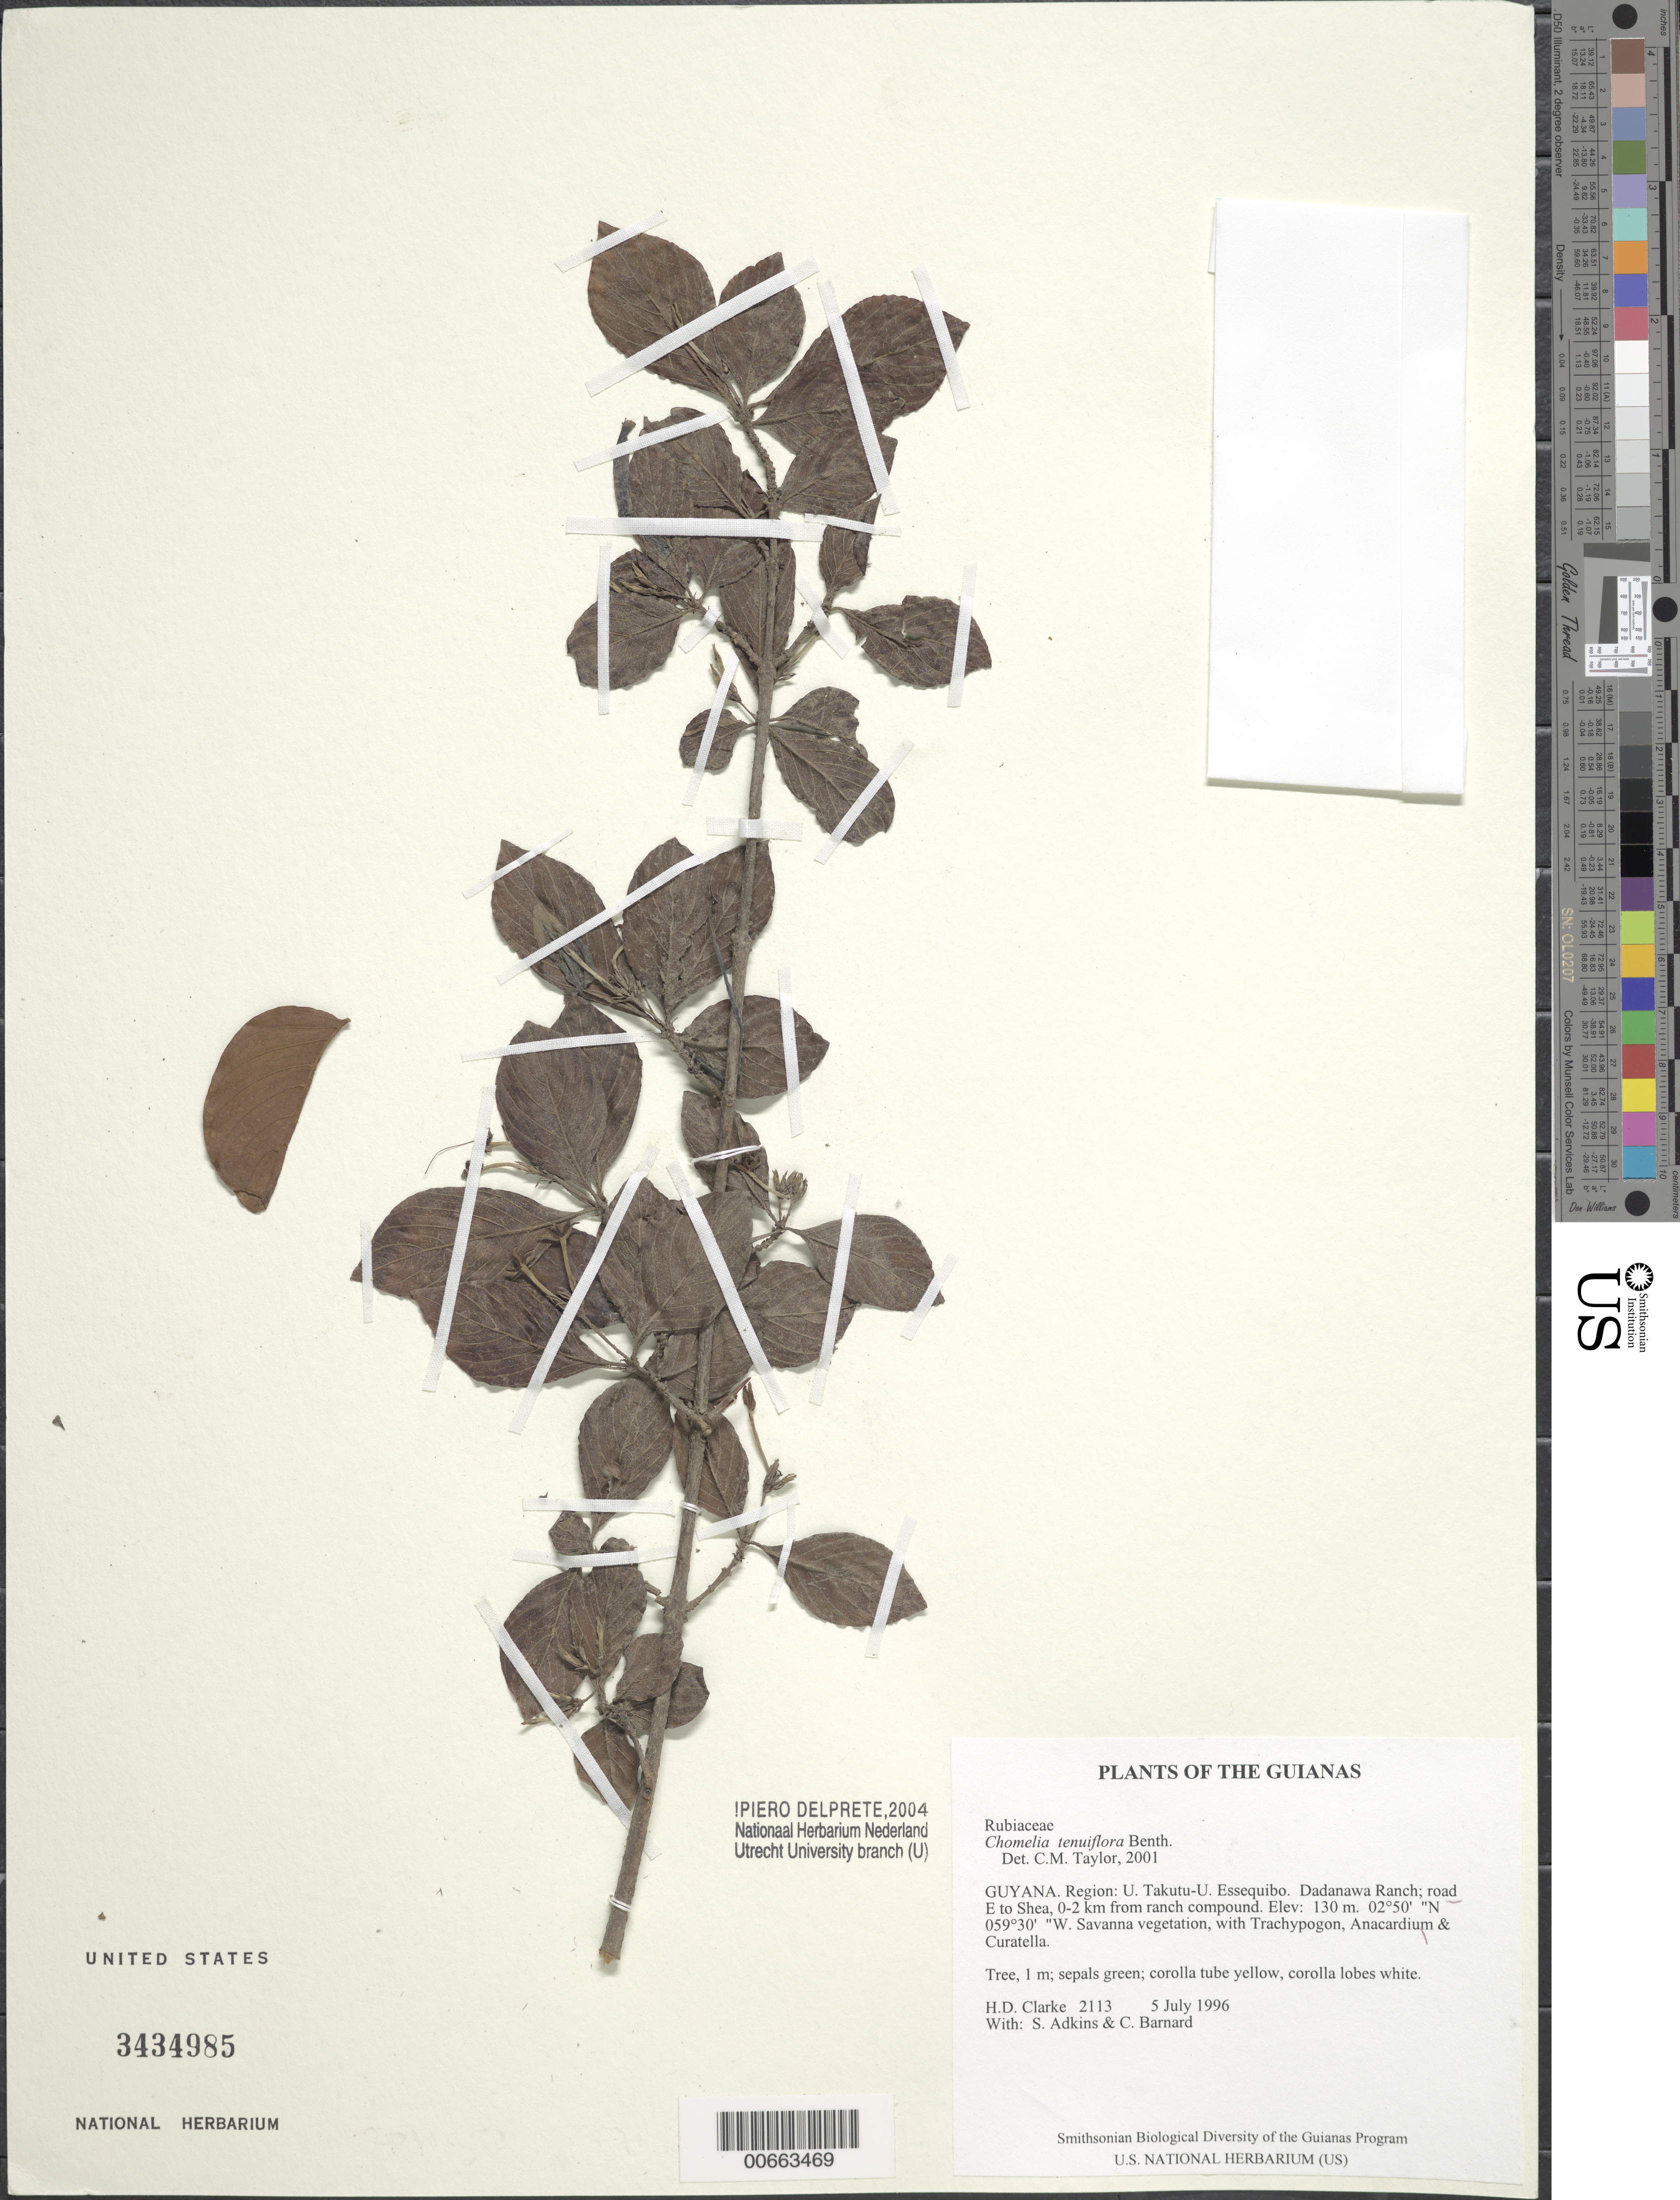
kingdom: Plantae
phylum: Tracheophyta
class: Magnoliopsida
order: Gentianales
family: Rubiaceae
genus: Chomelia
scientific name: Chomelia tenuiflora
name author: Benth.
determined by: Taylor, Charlotte M.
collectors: H. D. Clarke, S. Adkins & C. Bernard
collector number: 2113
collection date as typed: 5 July 1996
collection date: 1996-07-05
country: Guyana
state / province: U. Takutu-U. Essequibo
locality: Dadanawa Ranch; road E to Shea, 0-2 km from ranch compound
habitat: Savanna vegetation, with Trachypogon, Anacardium & Curatella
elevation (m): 130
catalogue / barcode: US 3434985